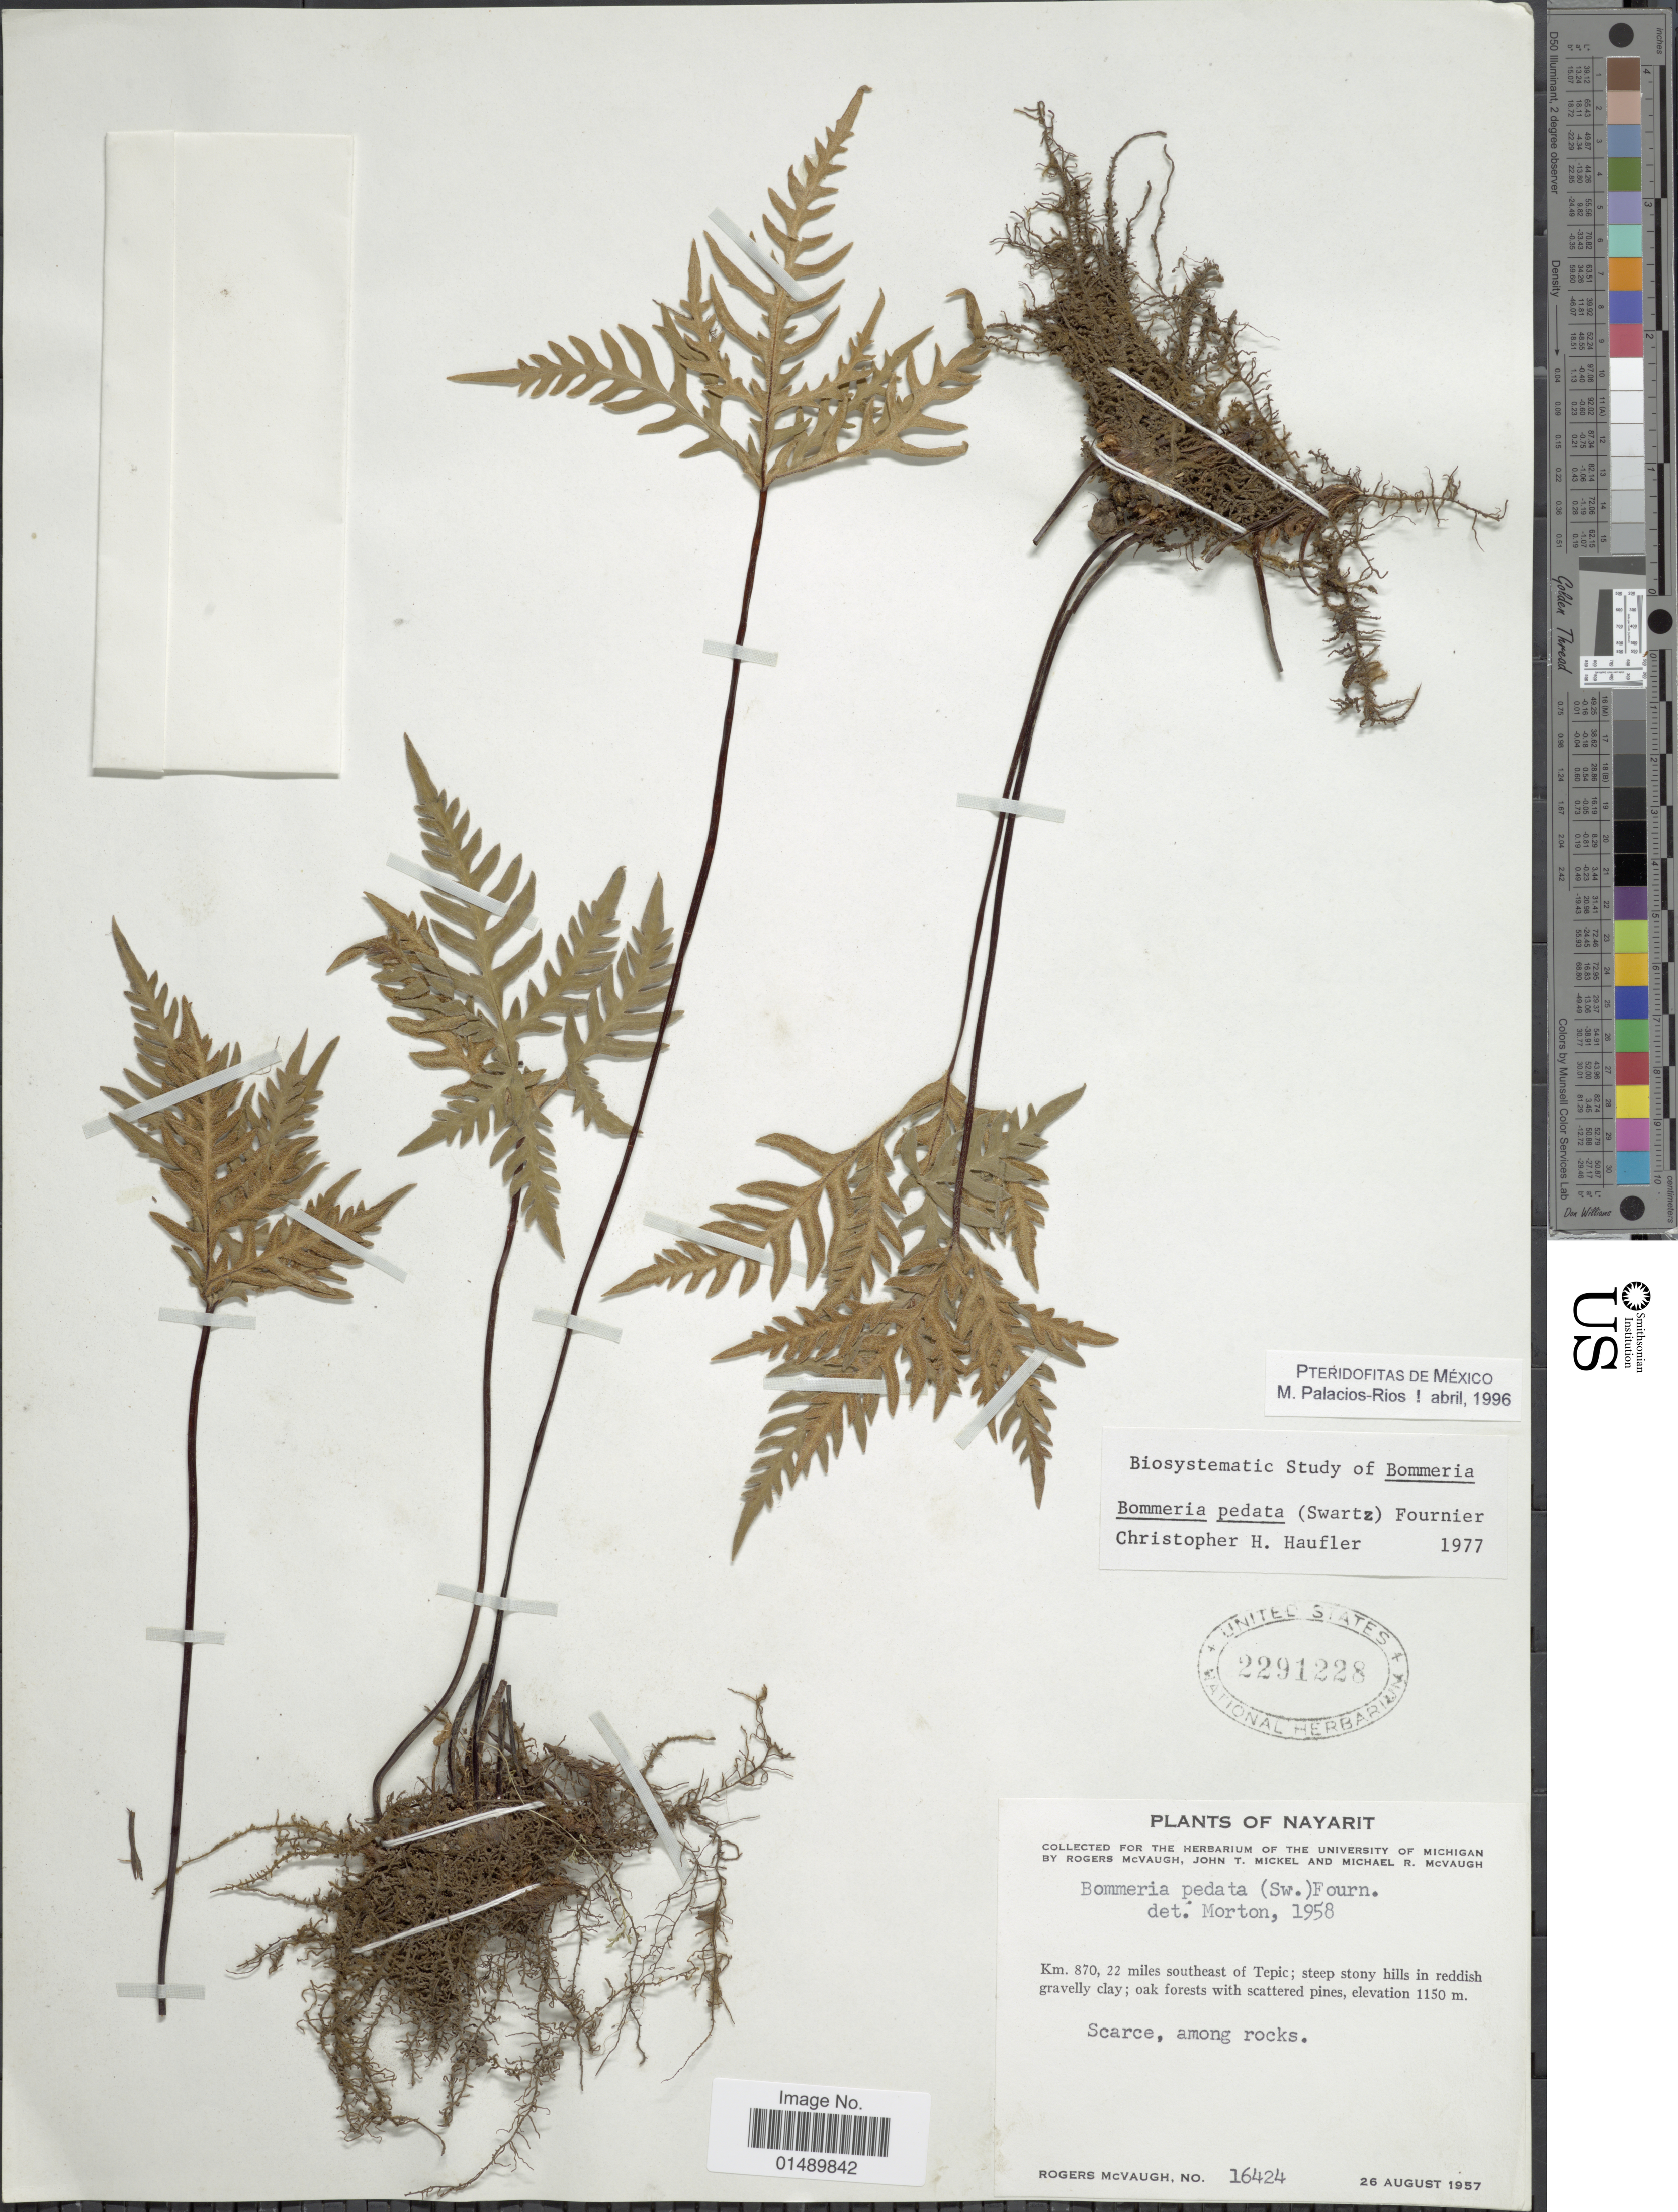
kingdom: Plantae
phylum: Tracheophyta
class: Polypodiopsida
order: Polypodiales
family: Pteridaceae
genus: Bommeria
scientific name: Bommeria pedata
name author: (Sw.) E. Fourn.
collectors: R. McVaugh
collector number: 16424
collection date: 1957-08-26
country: Mexico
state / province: Nayarit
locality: Mexico, Km. 870, 22 miles southeast of Tepic.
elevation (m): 1150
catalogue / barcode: US 2291228